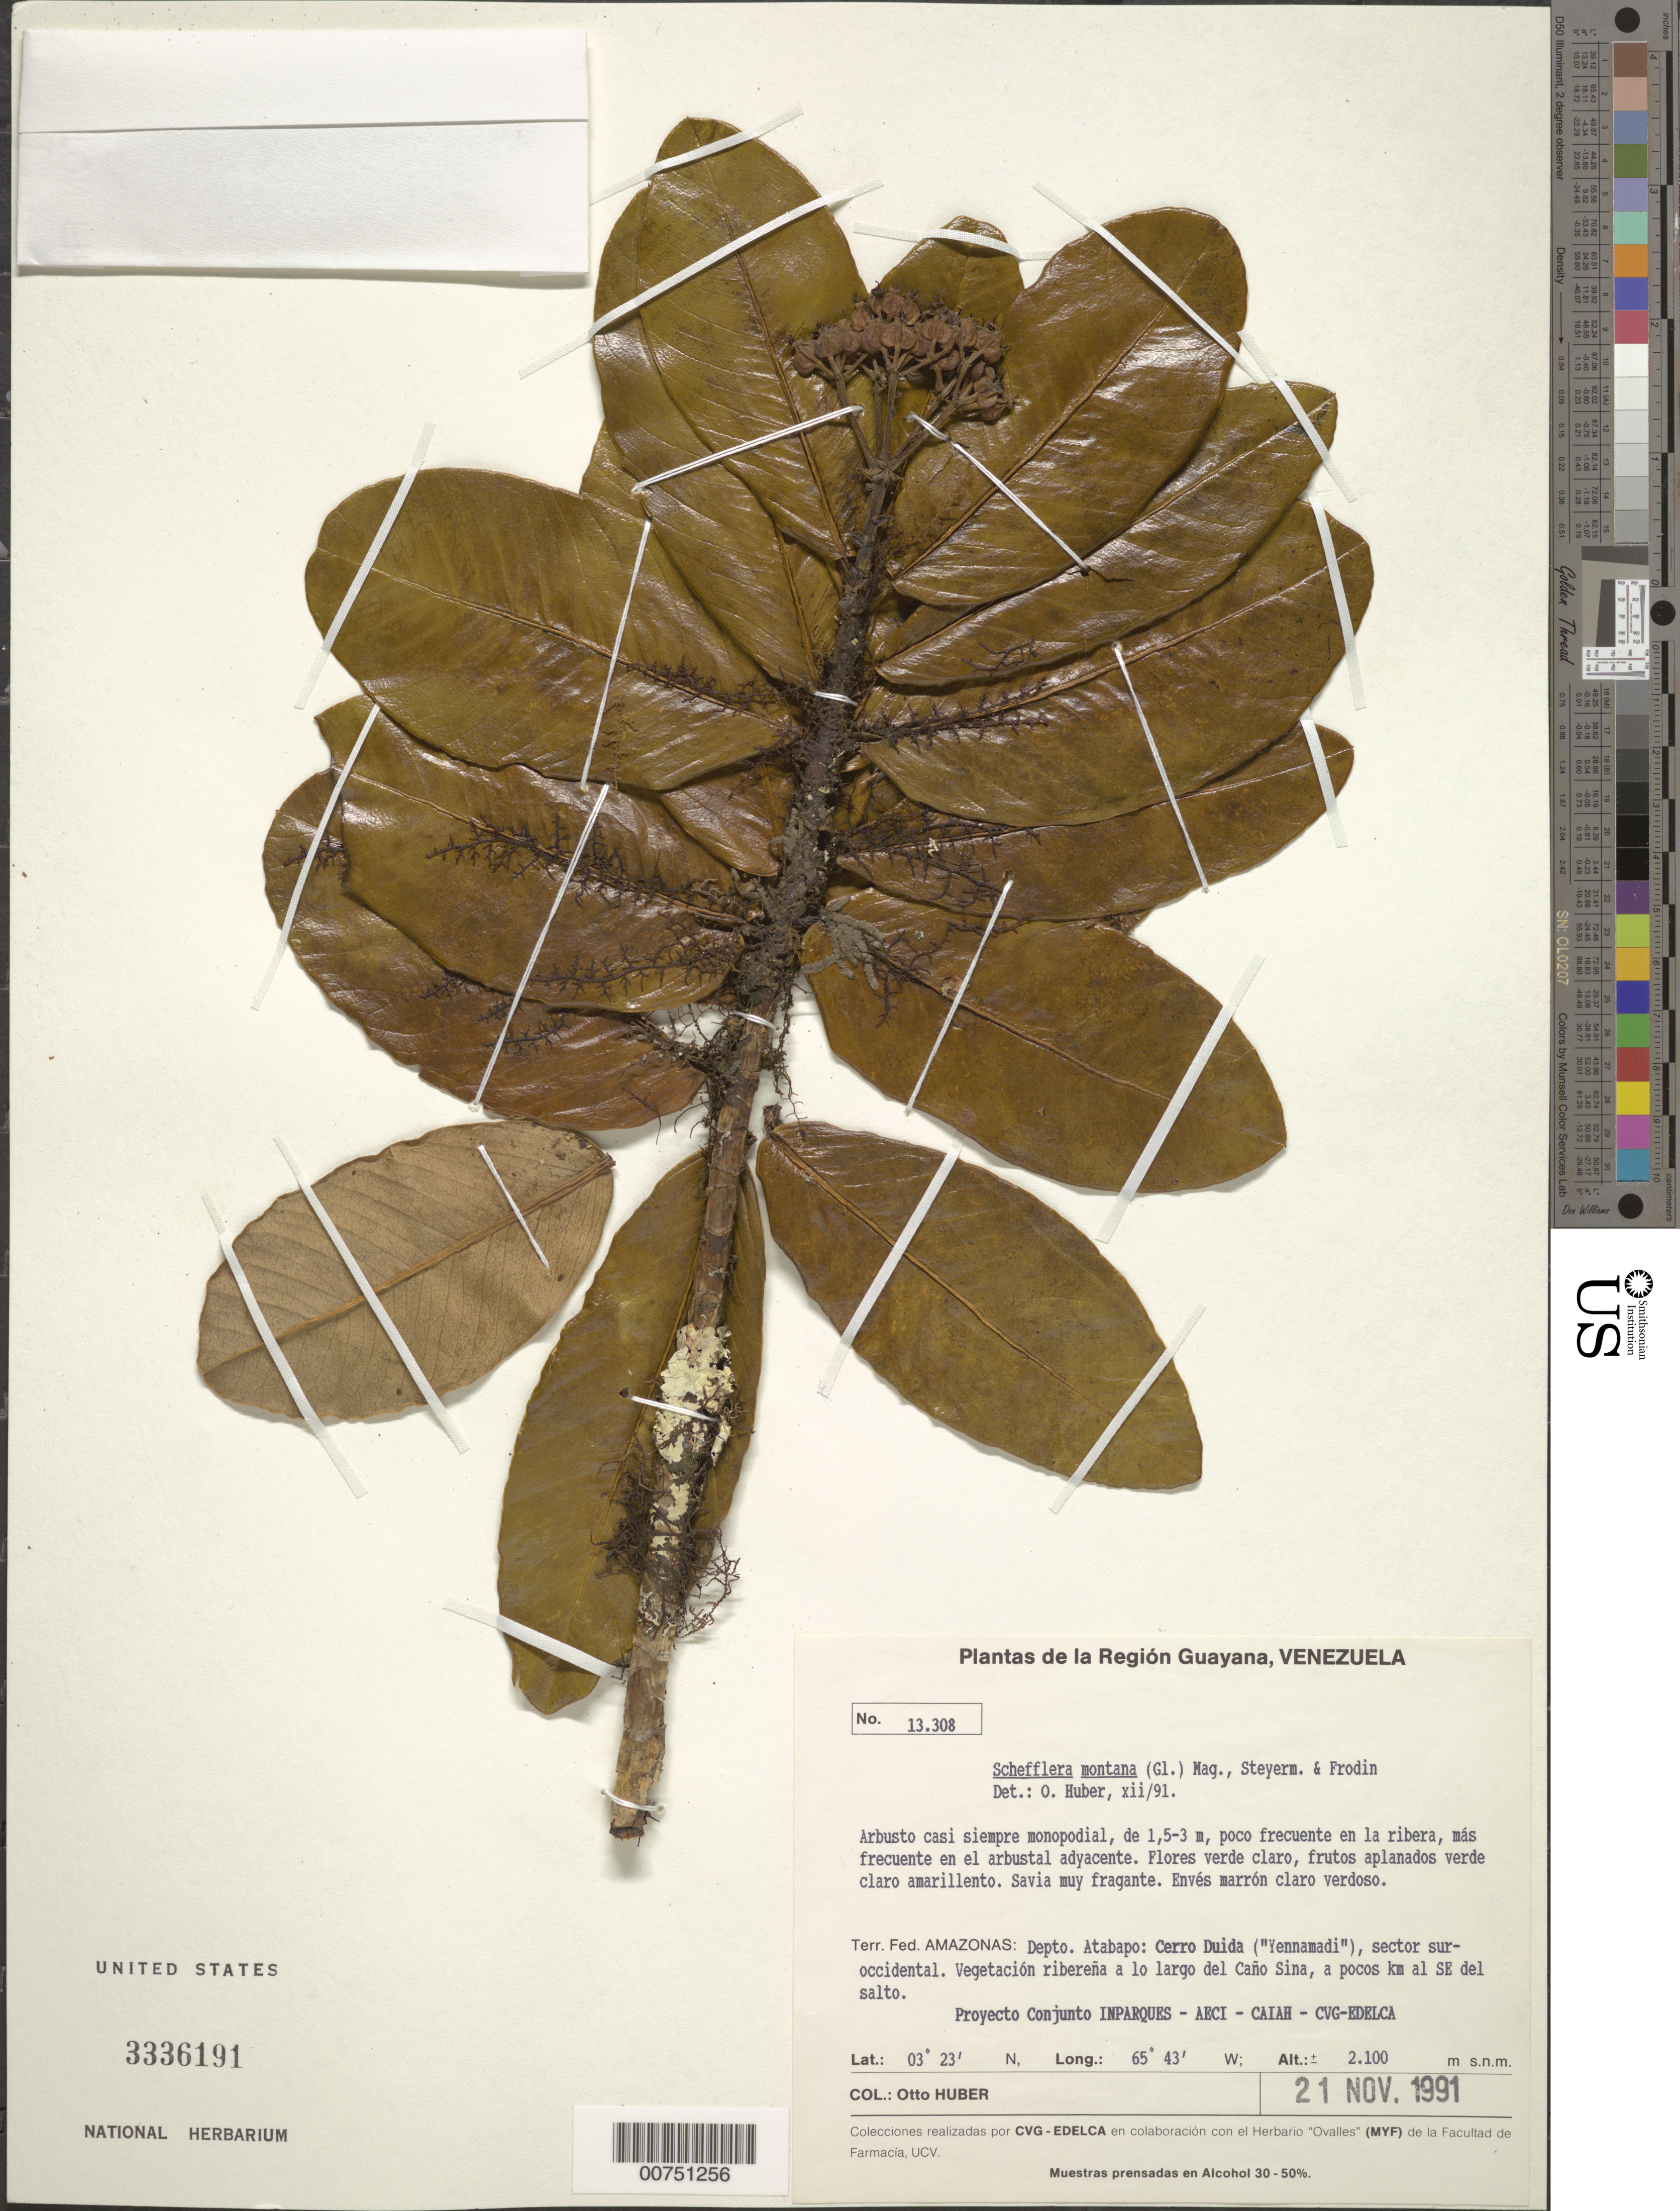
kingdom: Plantae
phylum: Tracheophyta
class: Magnoliopsida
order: Apiales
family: Araliaceae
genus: Schefflera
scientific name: Schefflera montana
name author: (Gleason) Maguire et al.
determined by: Huber, Otto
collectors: O. Huber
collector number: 13308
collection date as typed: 21-Nov-91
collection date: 1991-11-21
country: Venezuela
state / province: Amazonas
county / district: Atabapo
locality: Cerro Duida ("Yennamadi"), sector suroccidental, a lo largo del Caño Sina, a pocos km al SE del salto.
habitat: Veg. riberena. El arbustal adyacente.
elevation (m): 2100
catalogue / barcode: US 3336191